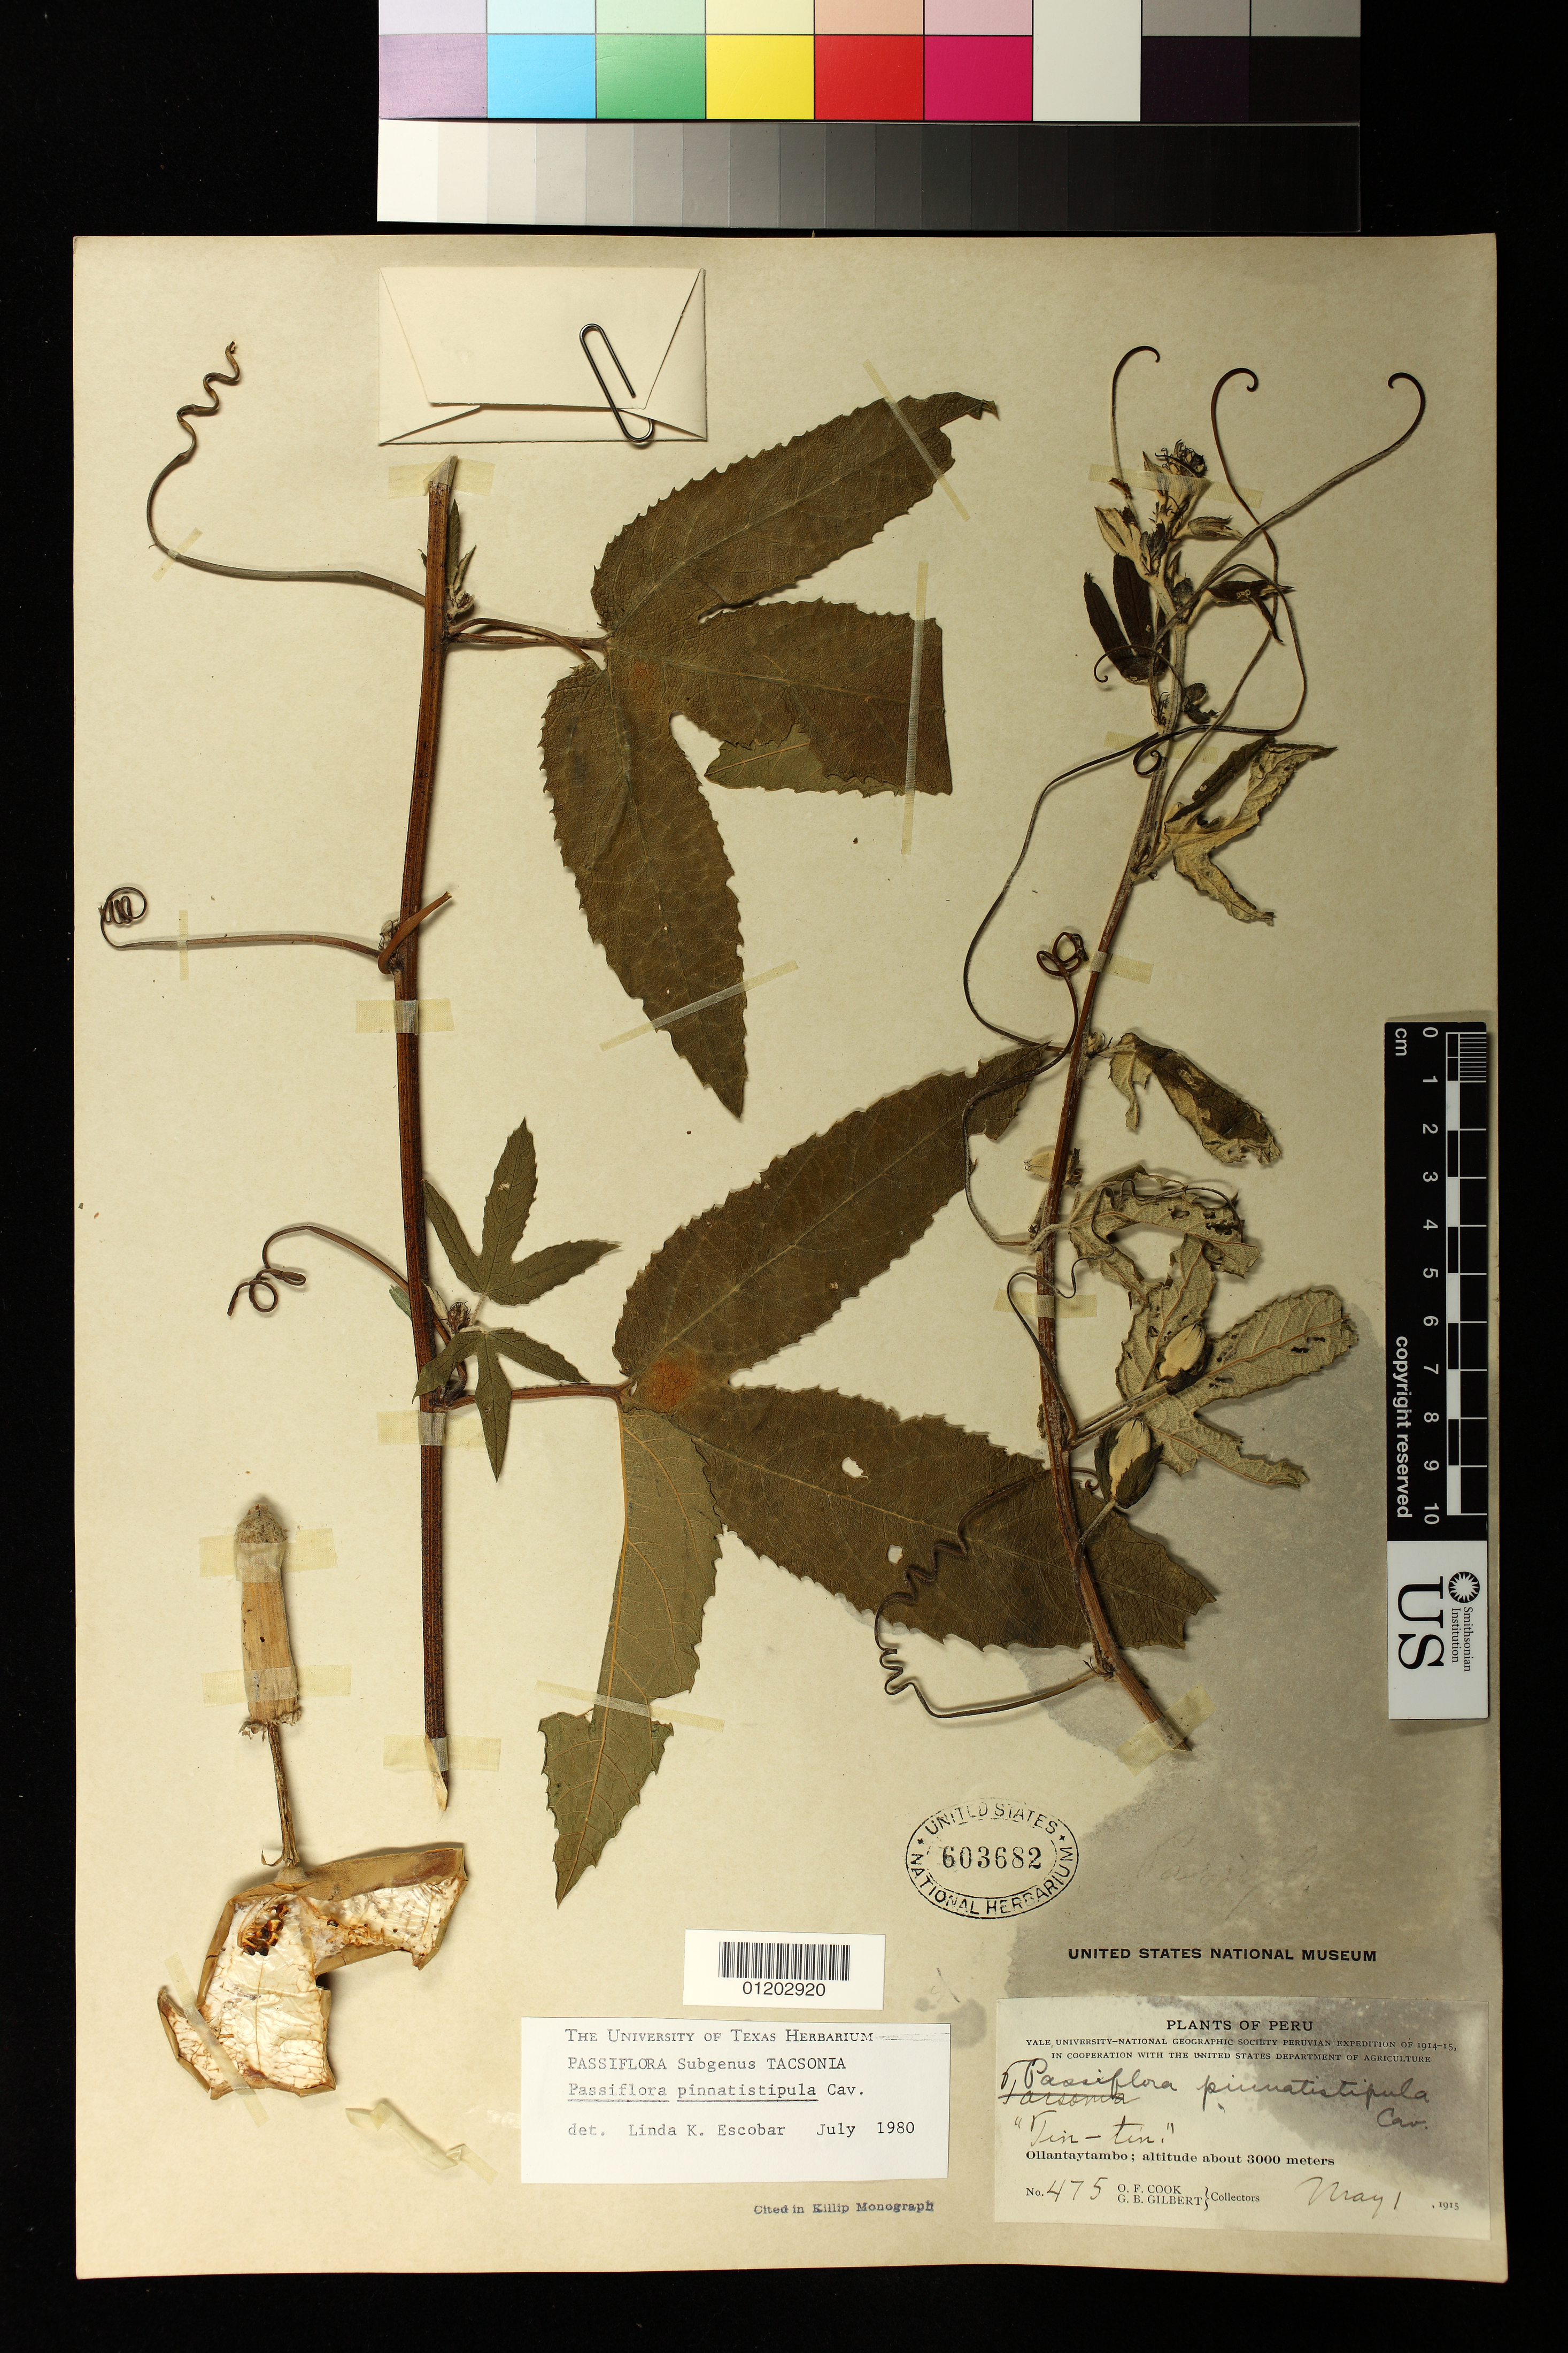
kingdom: Plantae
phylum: Tracheophyta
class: Magnoliopsida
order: Malpighiales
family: Passifloraceae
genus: Passiflora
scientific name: Passiflora pinnatistipula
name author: Cav.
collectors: O. F. Cook & G. B. Gilbert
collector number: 475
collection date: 1915-05-01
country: Peru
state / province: Cusco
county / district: Urubamba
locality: Ollantaytambo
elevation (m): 3000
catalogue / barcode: US 603682